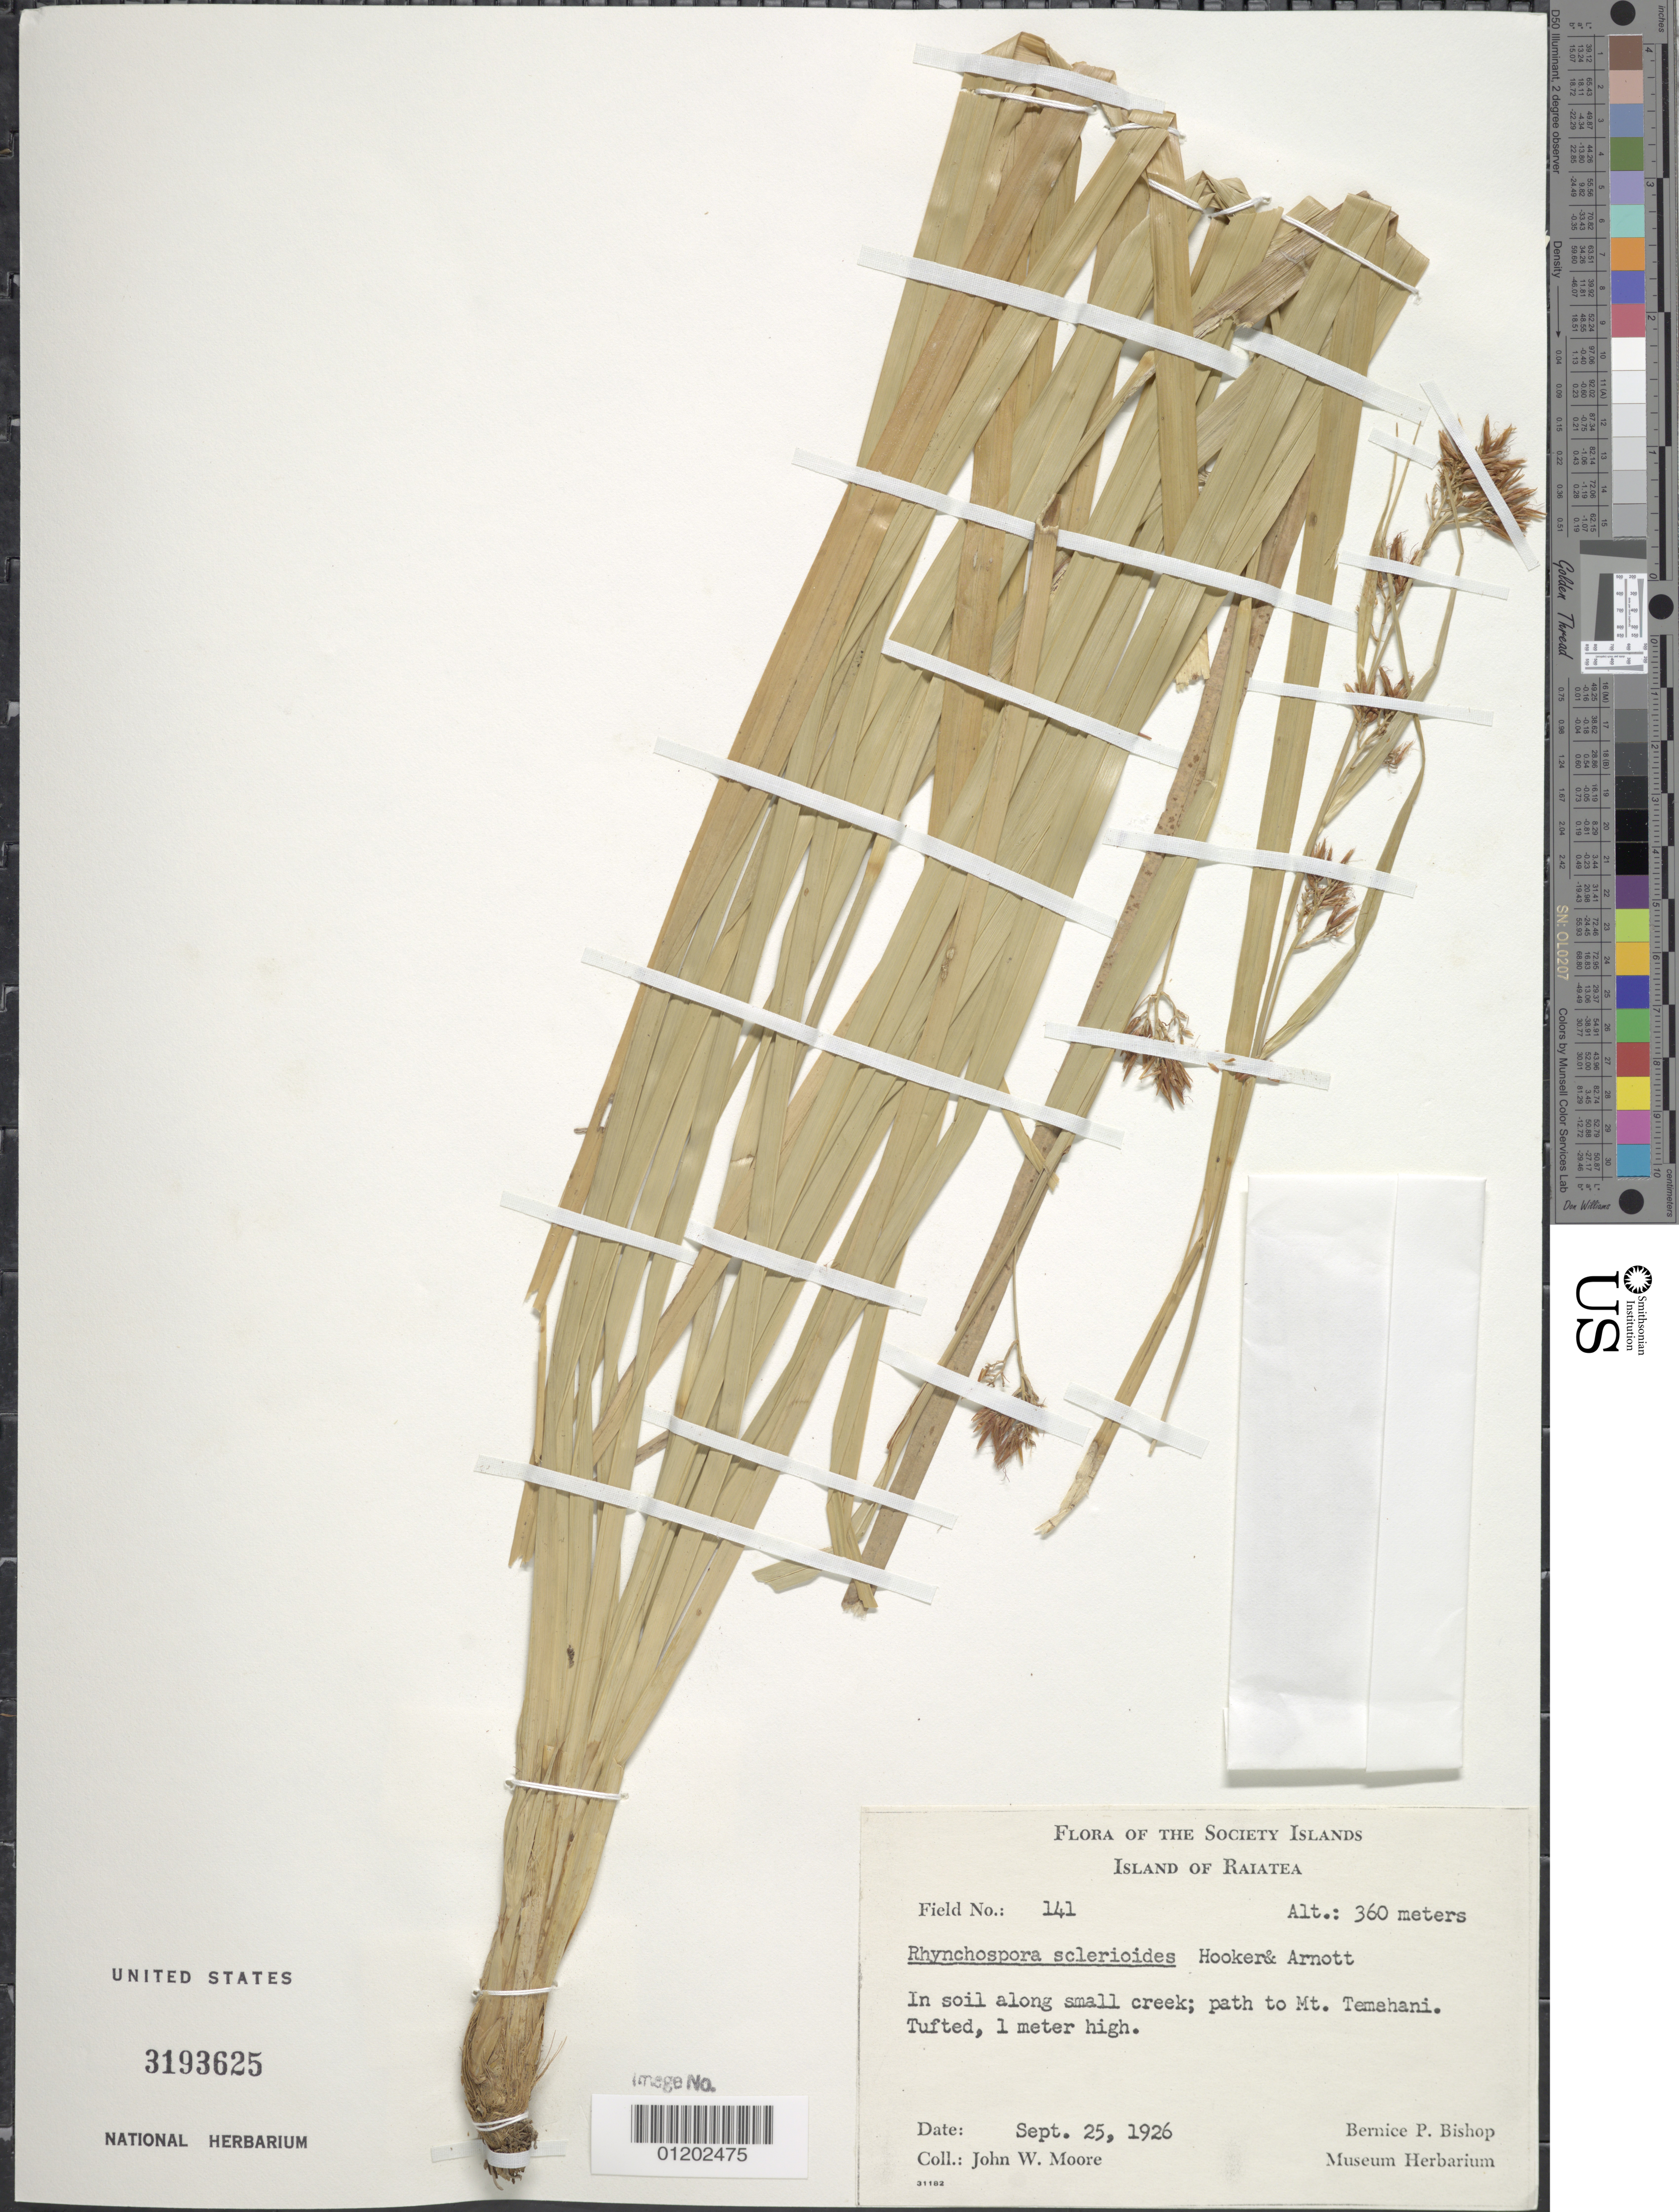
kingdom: Plantae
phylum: Tracheophyta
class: Liliopsida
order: Poales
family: Cyperaceae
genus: Rhynchospora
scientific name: Rhynchospora sclerioides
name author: Hook. & Arn.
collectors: J. Moore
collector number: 141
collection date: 1926-09-25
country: French Polynesia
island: Raiatea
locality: In soil along small creek; path to Mt. Temehani.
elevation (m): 360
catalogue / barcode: US 3193625